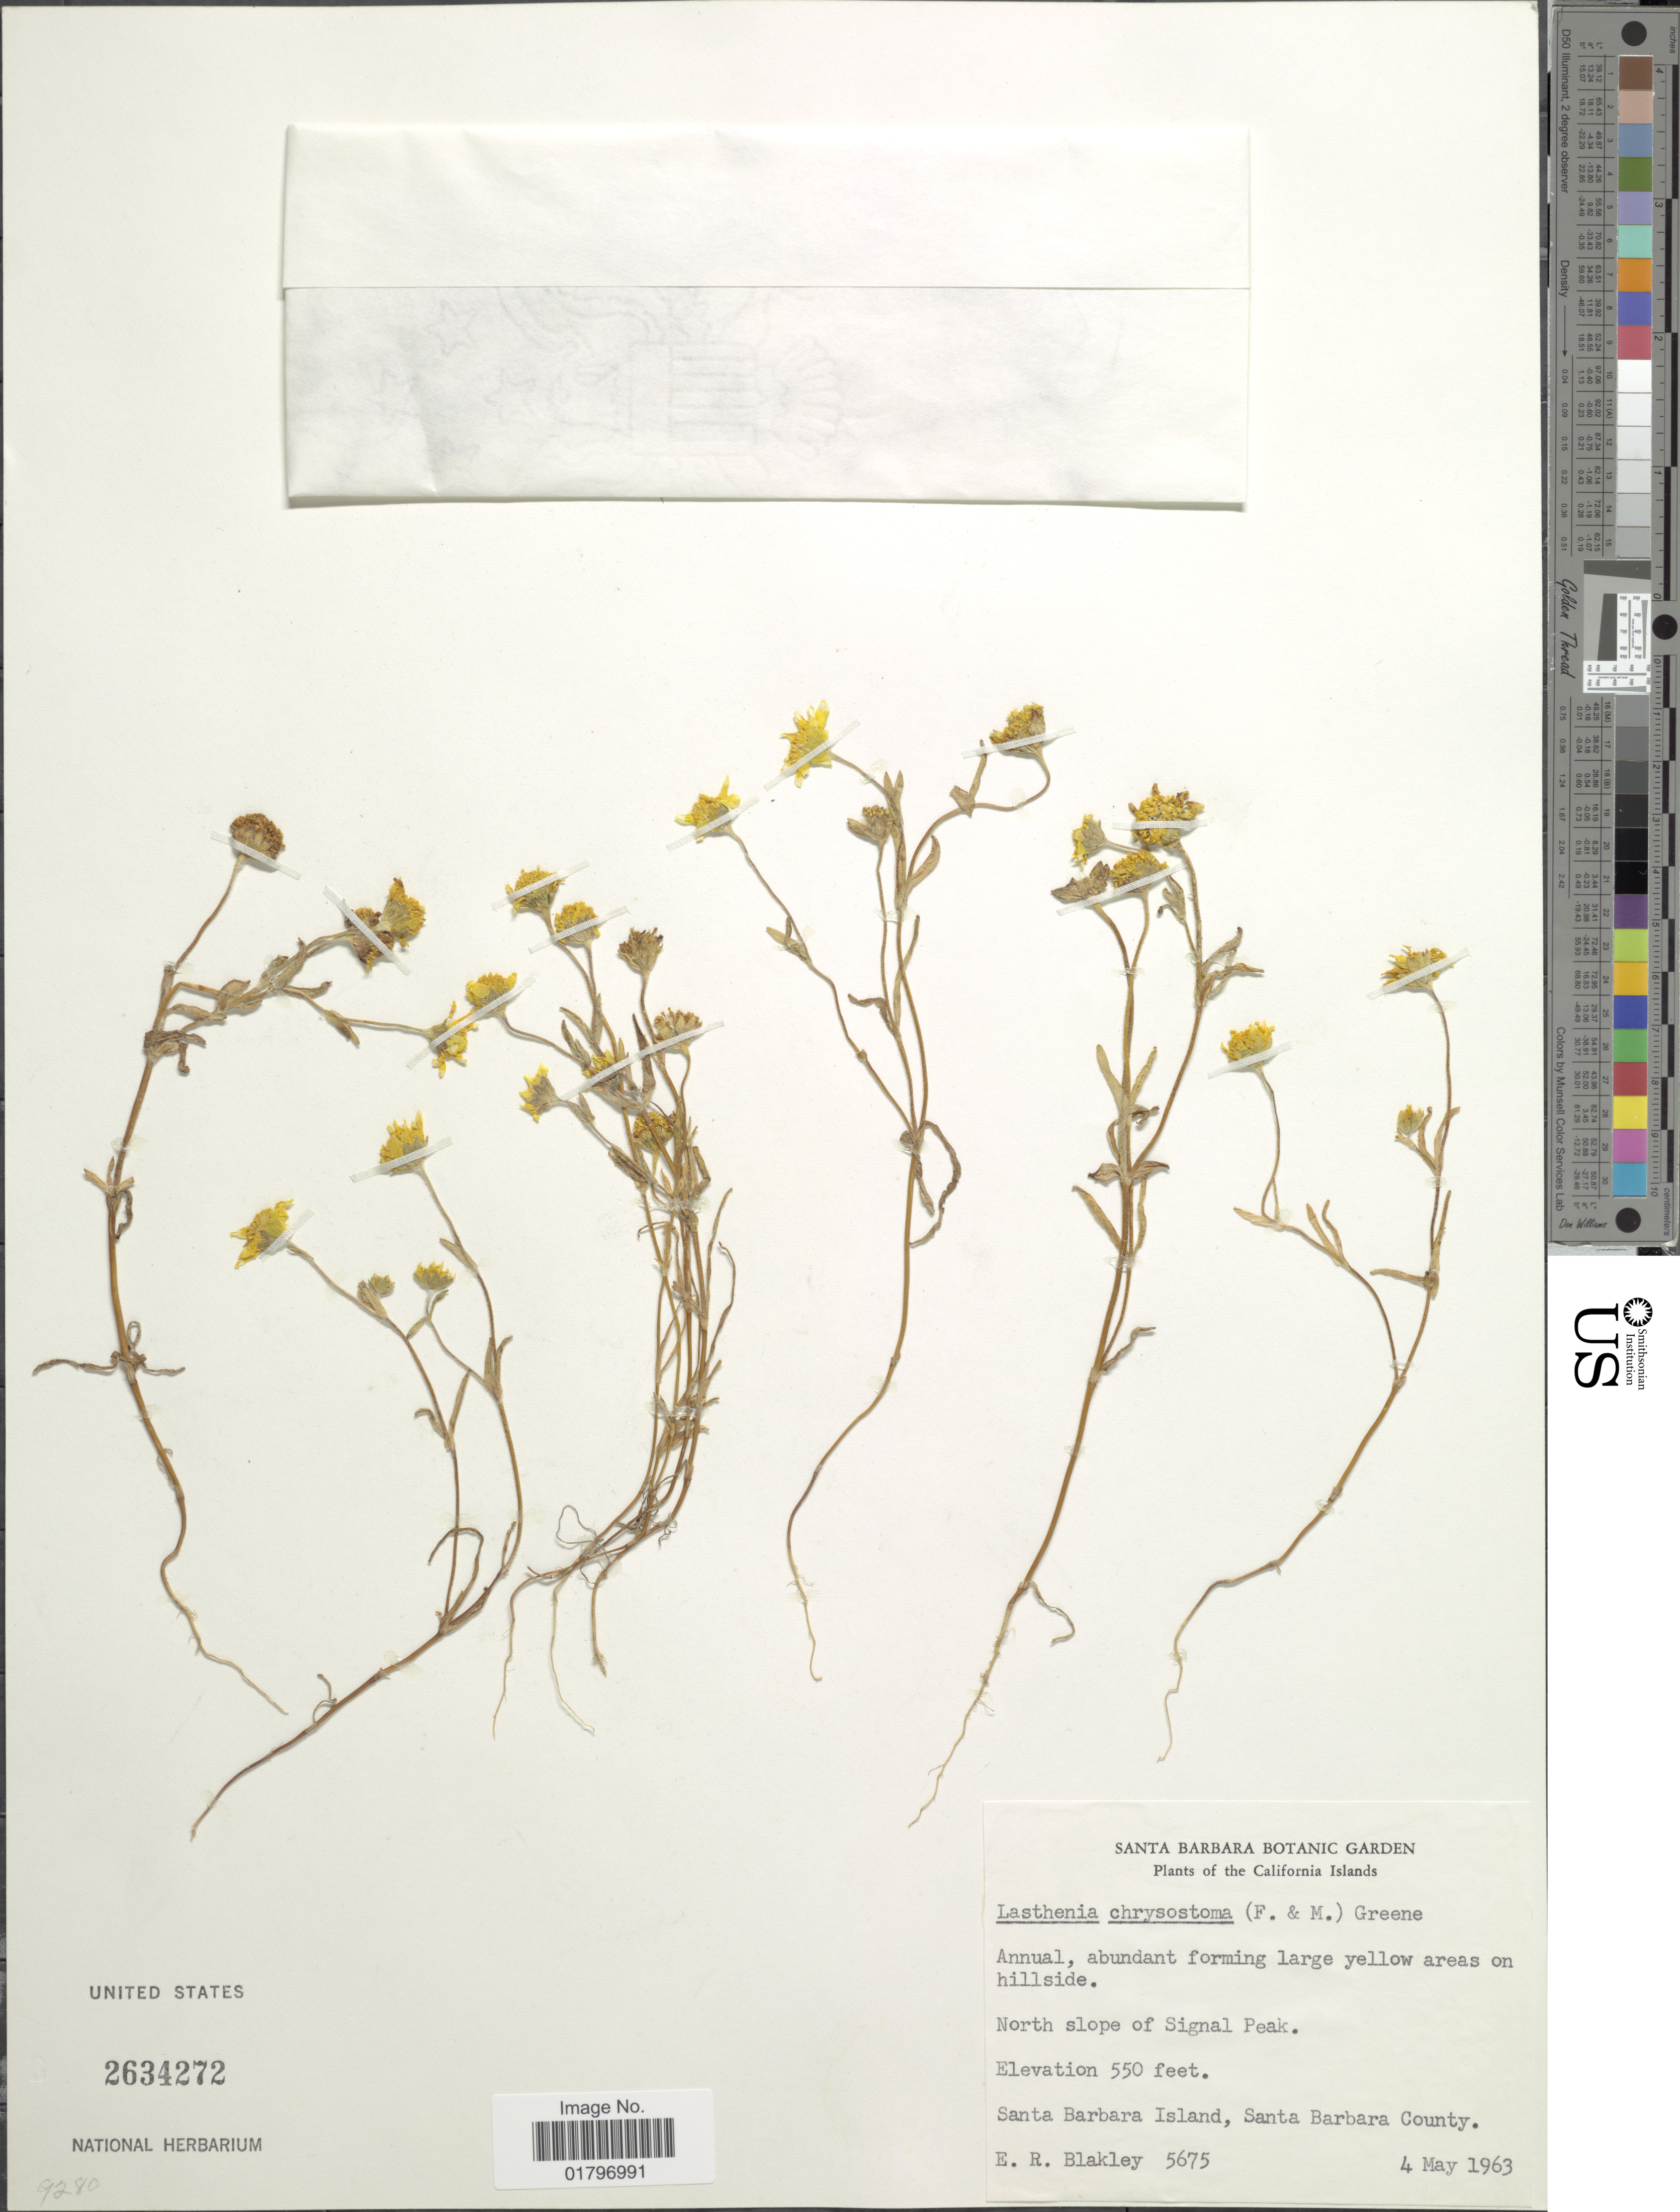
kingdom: Plantae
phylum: Tracheophyta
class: Magnoliopsida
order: Asterales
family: Asteraceae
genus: Lasthenia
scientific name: Lasthenia chrysostoma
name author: (Fisch. & C.A. Mey.) Greene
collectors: E. R. Blakley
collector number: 5675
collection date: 1963-05-04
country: United States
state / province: California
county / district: Santa Barbara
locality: California Islands. North slope of Signal Peak. Santa Barbara Island, Santa Barbara County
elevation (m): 168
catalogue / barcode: US 2634272